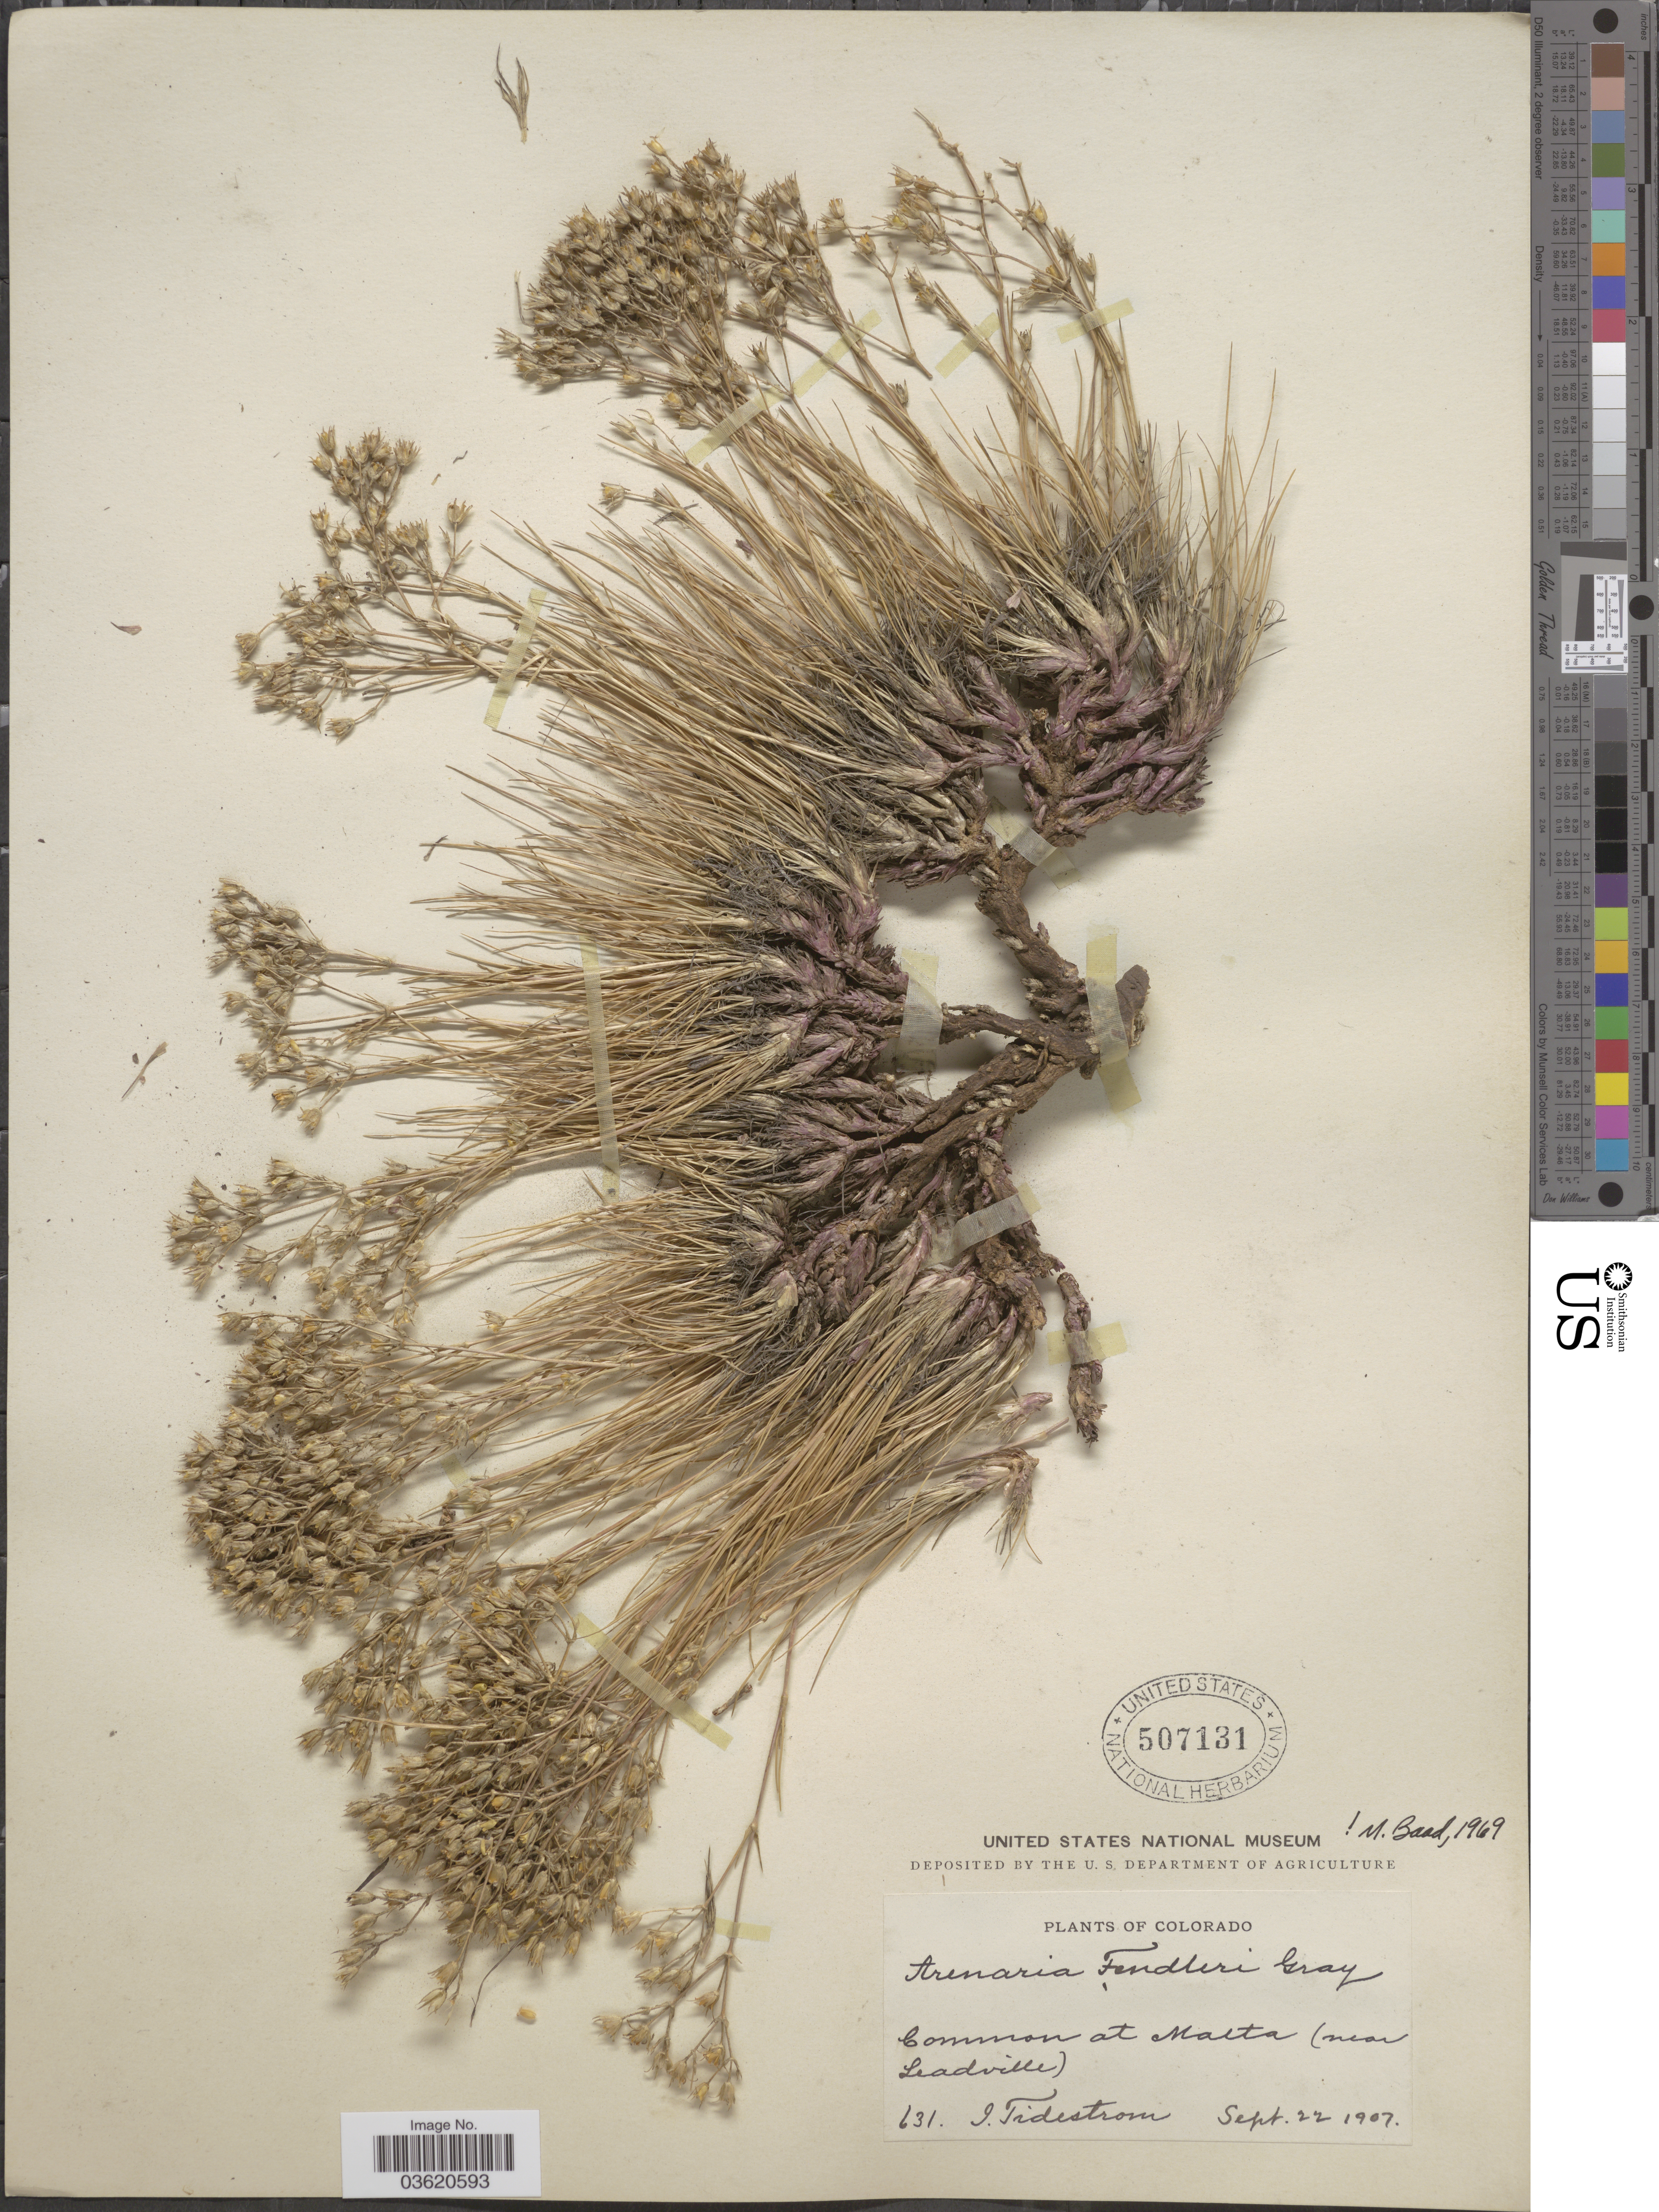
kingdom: Plantae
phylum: Tracheophyta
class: Magnoliopsida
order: Caryophyllales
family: Caryophyllaceae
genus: Eremogone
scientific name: Eremogone fendleri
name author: (A. Gray) Ikonn.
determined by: U.S. National Herbarium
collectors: I. F. Tidestrom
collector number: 631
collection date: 1907-09-22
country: United States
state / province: Colorado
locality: At Malta (near Leadville).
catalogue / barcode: US 507131